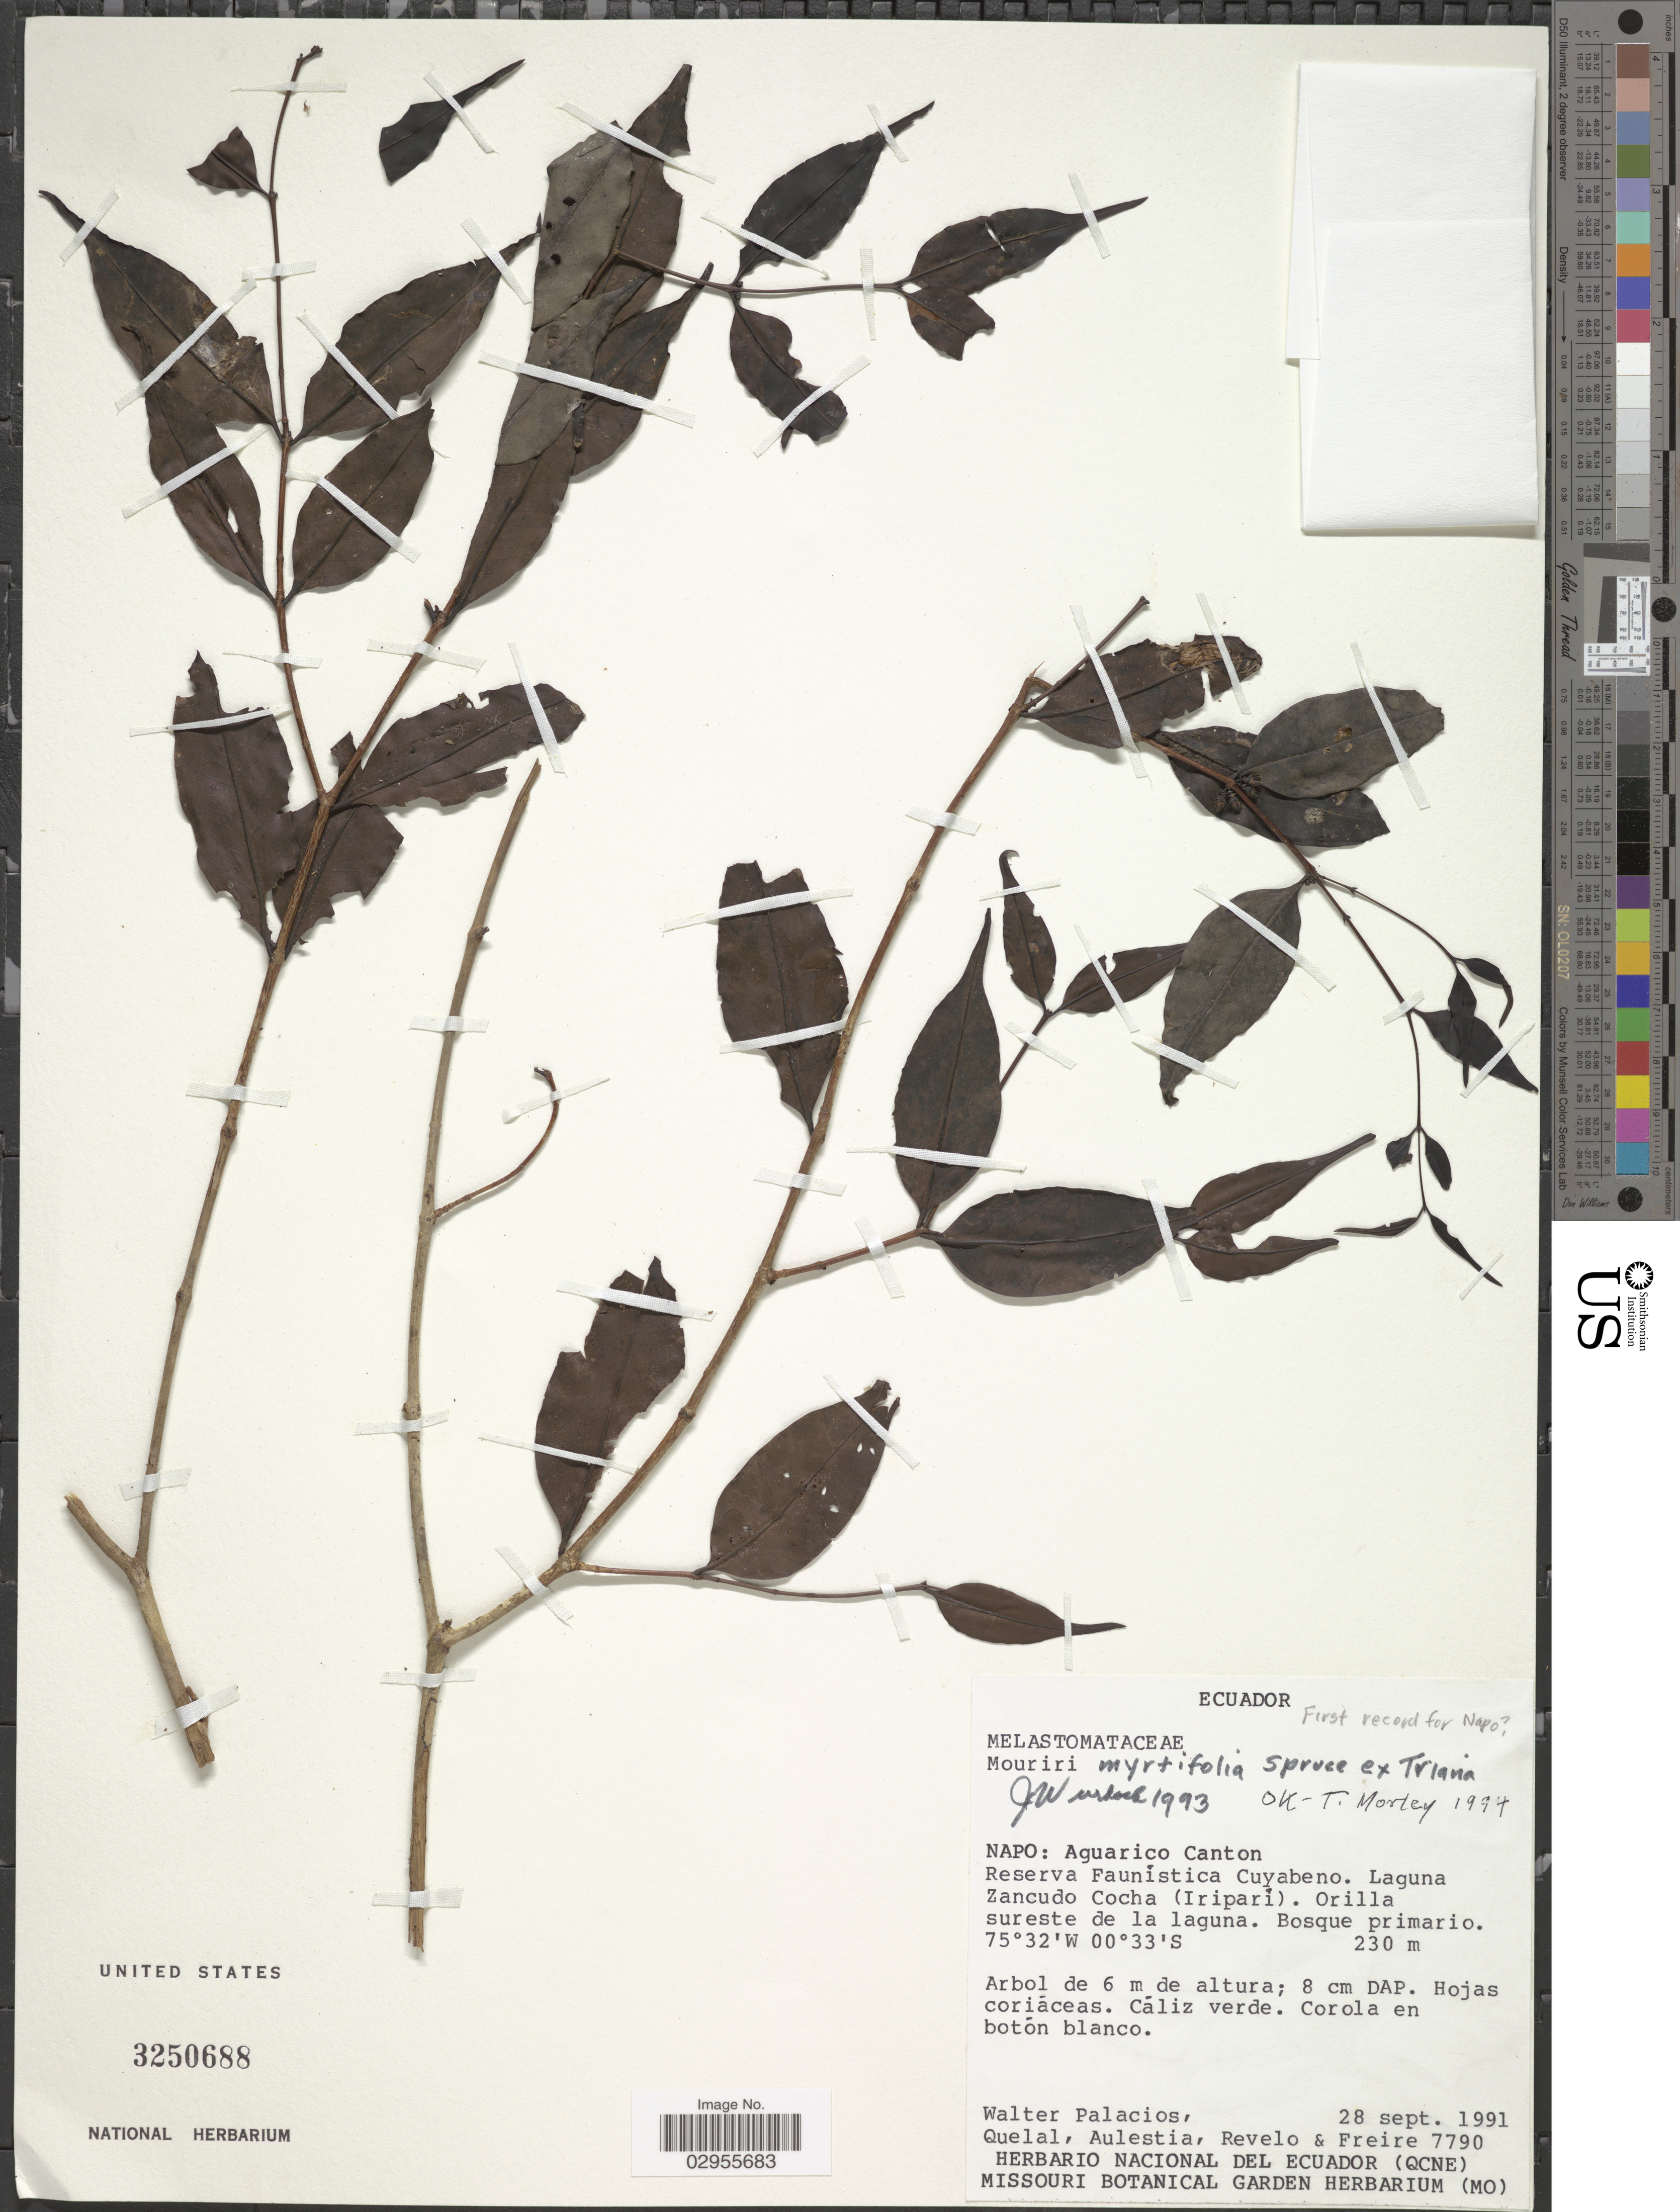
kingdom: Plantae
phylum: Tracheophyta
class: Magnoliopsida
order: Myrtales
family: Melastomataceae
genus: Mouriri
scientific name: Mouriri myrtifolia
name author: Spruce ex Triana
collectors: W. Palacios, Quelal, -. Aulestia, -. Revelo & -. Freire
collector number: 7790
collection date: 1991-09-28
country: Ecuador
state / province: Napo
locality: Aguarico Canton, Reserva Faunística Cuyabeno. Laguna Zancudo Cocha (Iriparí). Orilla sureste de la laguna.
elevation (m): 230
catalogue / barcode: US 3250688